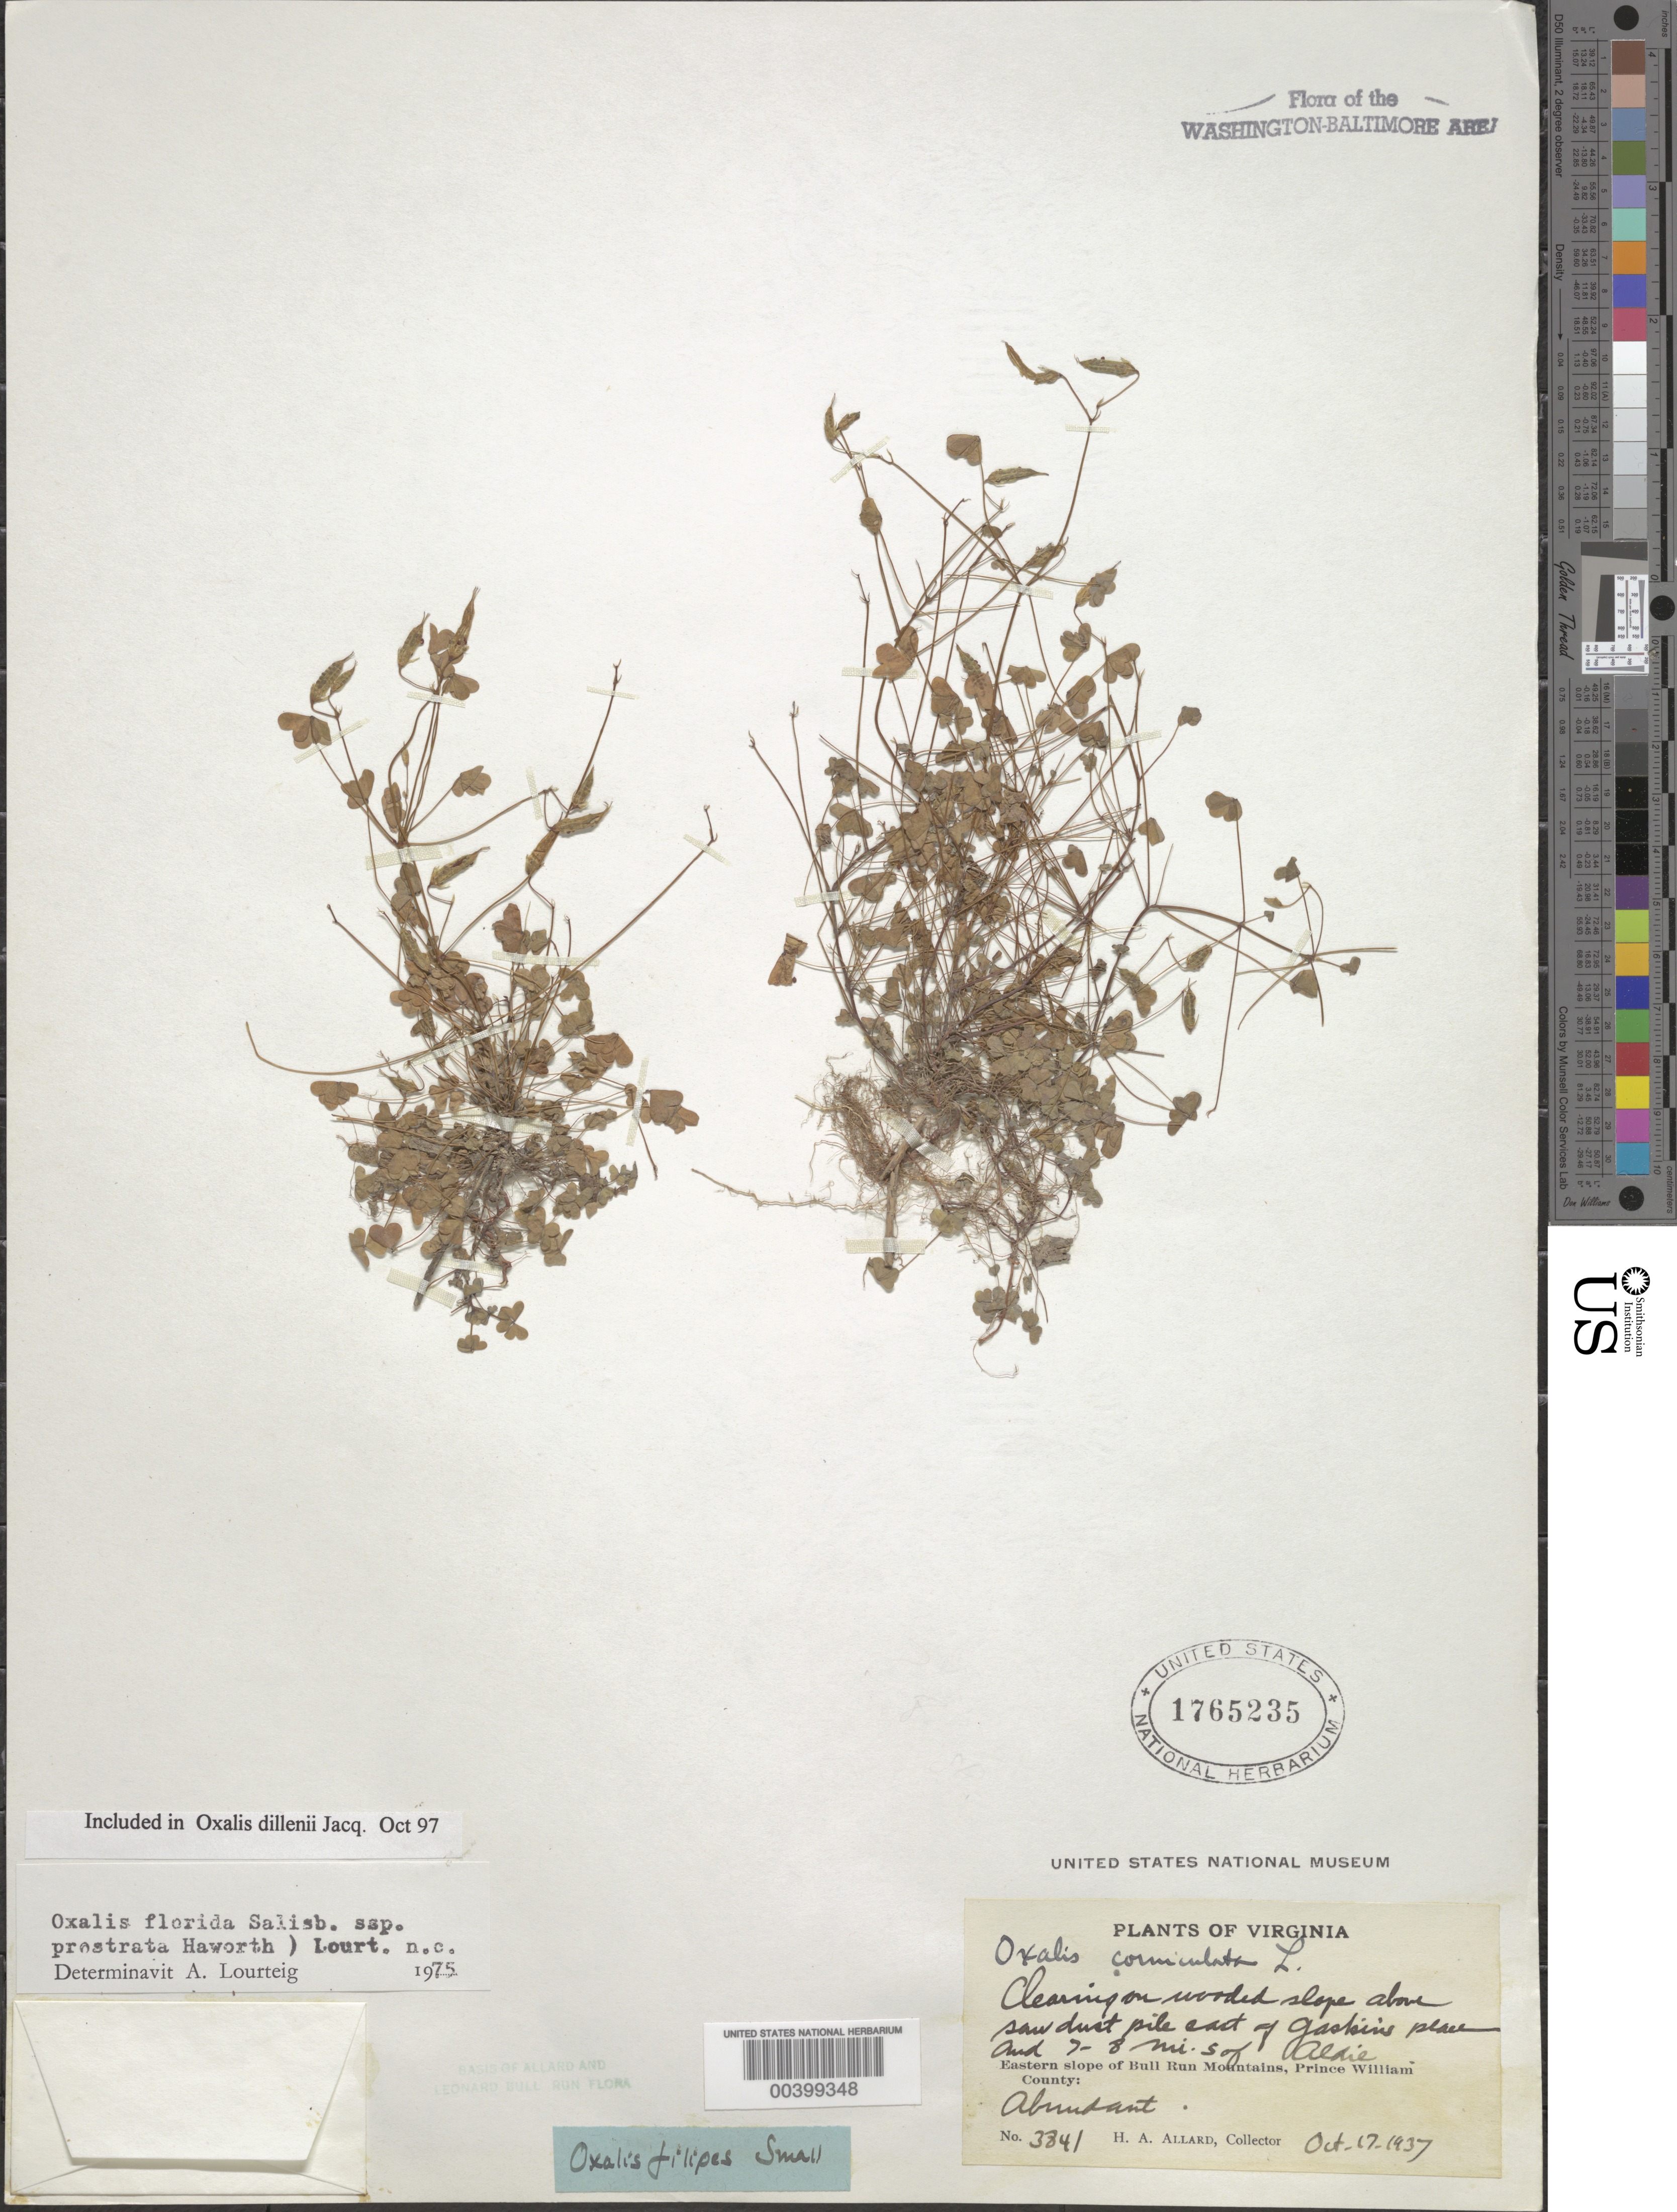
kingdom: Plantae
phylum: Tracheophyta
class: Magnoliopsida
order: Oxalidales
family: Oxalidaceae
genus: Oxalis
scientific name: Oxalis dillenii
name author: Jacq.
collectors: H. A. Allard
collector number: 3841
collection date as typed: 17 Oct 1937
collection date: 1937-10-17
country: United States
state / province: Virginia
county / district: Prince William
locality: South of Aldie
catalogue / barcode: US 1765235